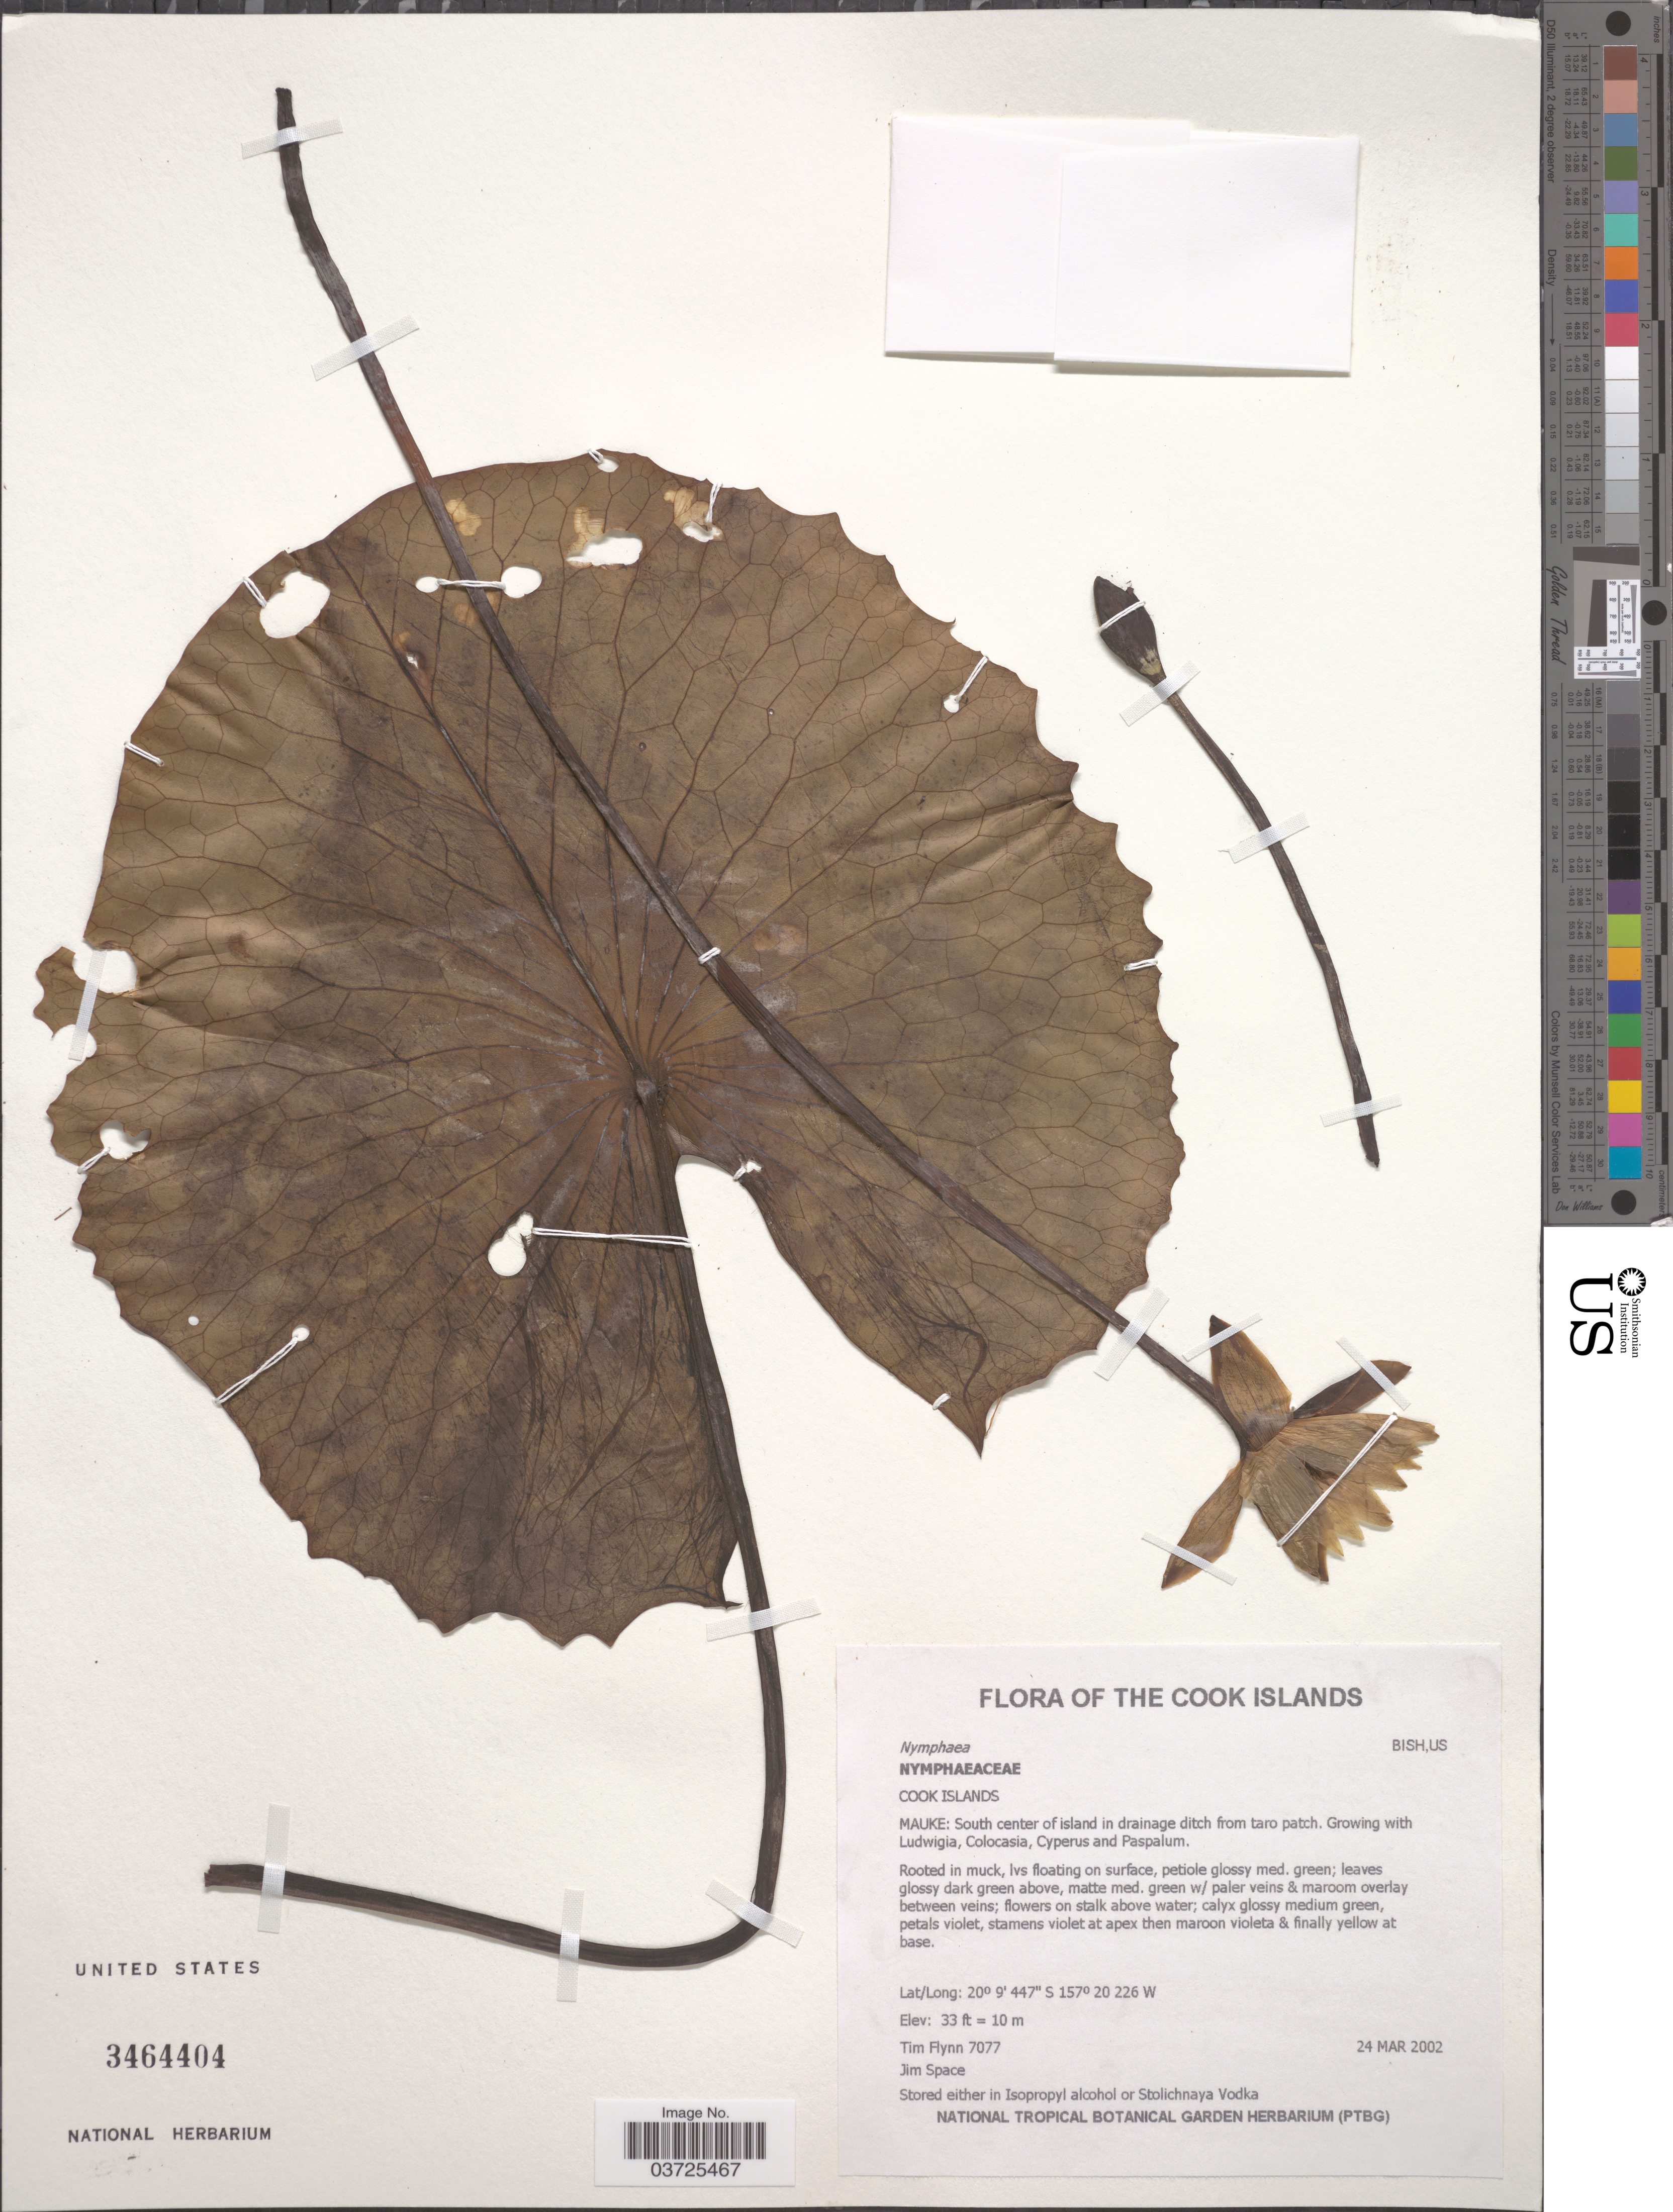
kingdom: Plantae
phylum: Tracheophyta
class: Magnoliopsida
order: Nymphaeales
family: Nymphaeaceae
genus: Nymphaea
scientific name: Nymphaea sp.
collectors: T. Flynn & J. Space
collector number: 7077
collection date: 2002-03-24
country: Cook Islands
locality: Mauke: South center of island in drainage ditch from taro patch.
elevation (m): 10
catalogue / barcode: US 3464404